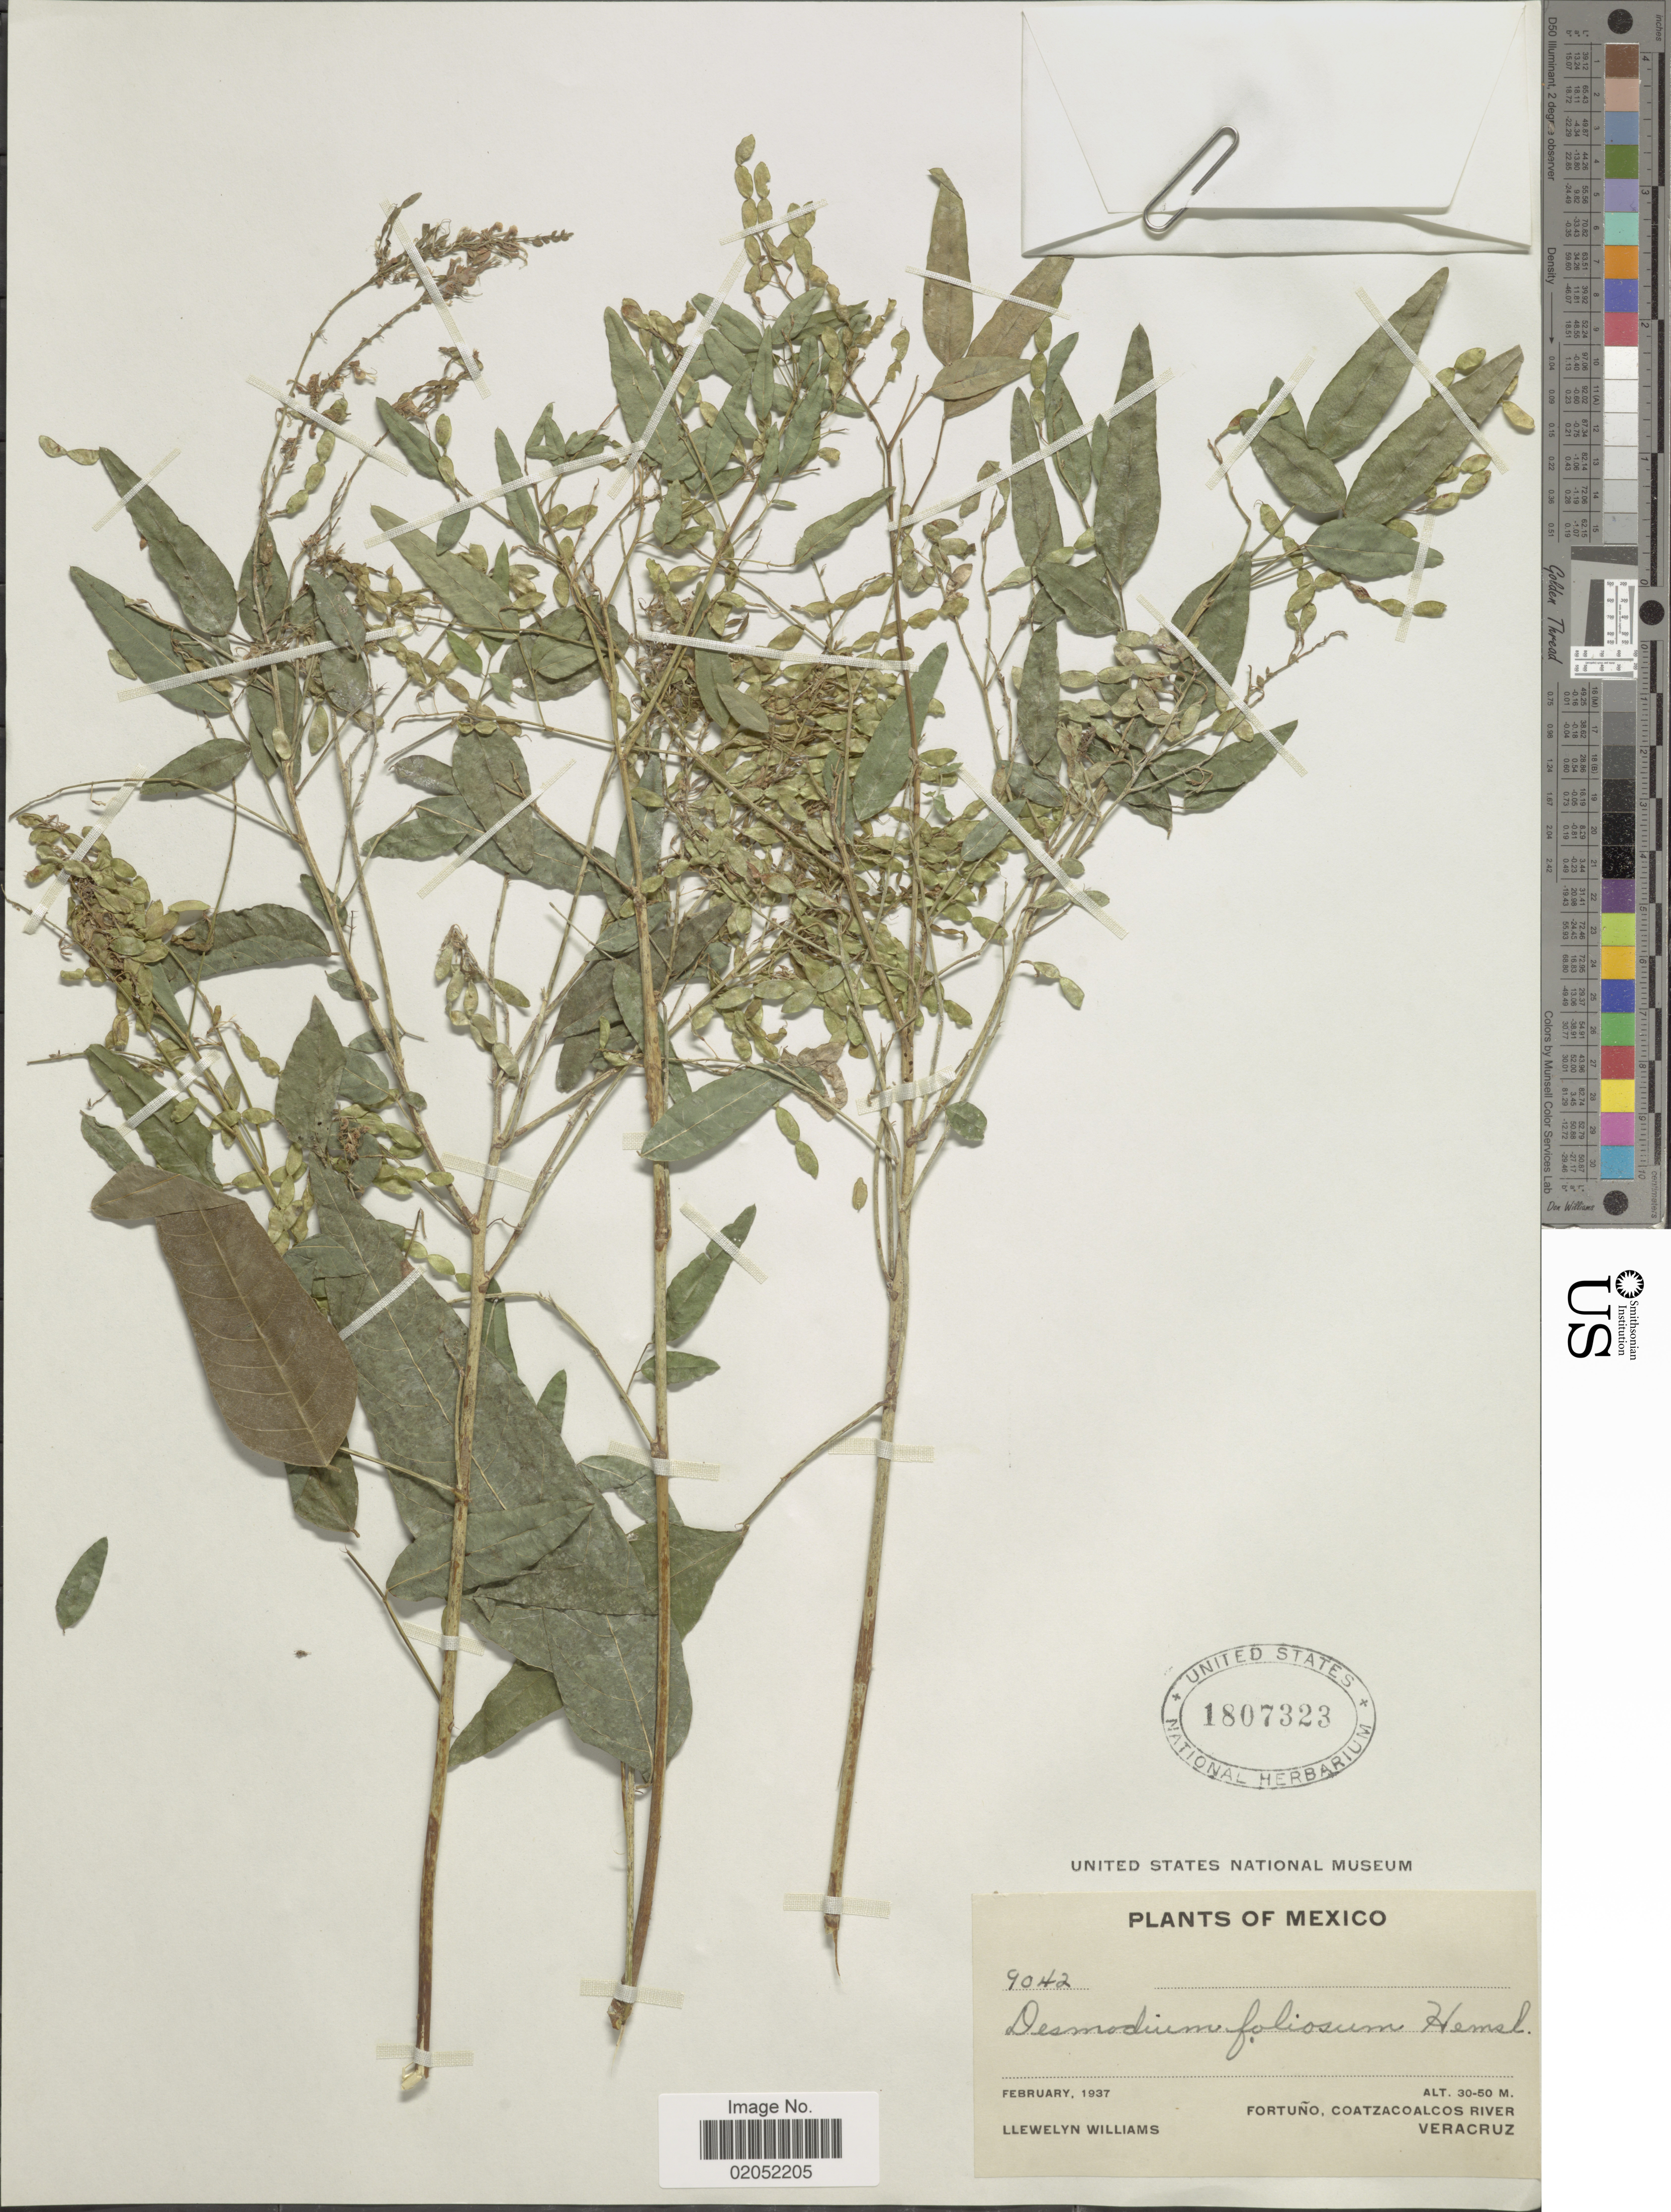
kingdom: Plantae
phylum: Tracheophyta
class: Magnoliopsida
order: Fabales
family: Fabaceae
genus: Desmodium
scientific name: Desmodium foliosum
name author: Hemsl.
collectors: Ll. Williams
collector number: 9042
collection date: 1937-02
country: Mexico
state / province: Veracruz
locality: Fortuno, Coatzacoalcos River, Veracruz.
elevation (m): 30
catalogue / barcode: US 1807323